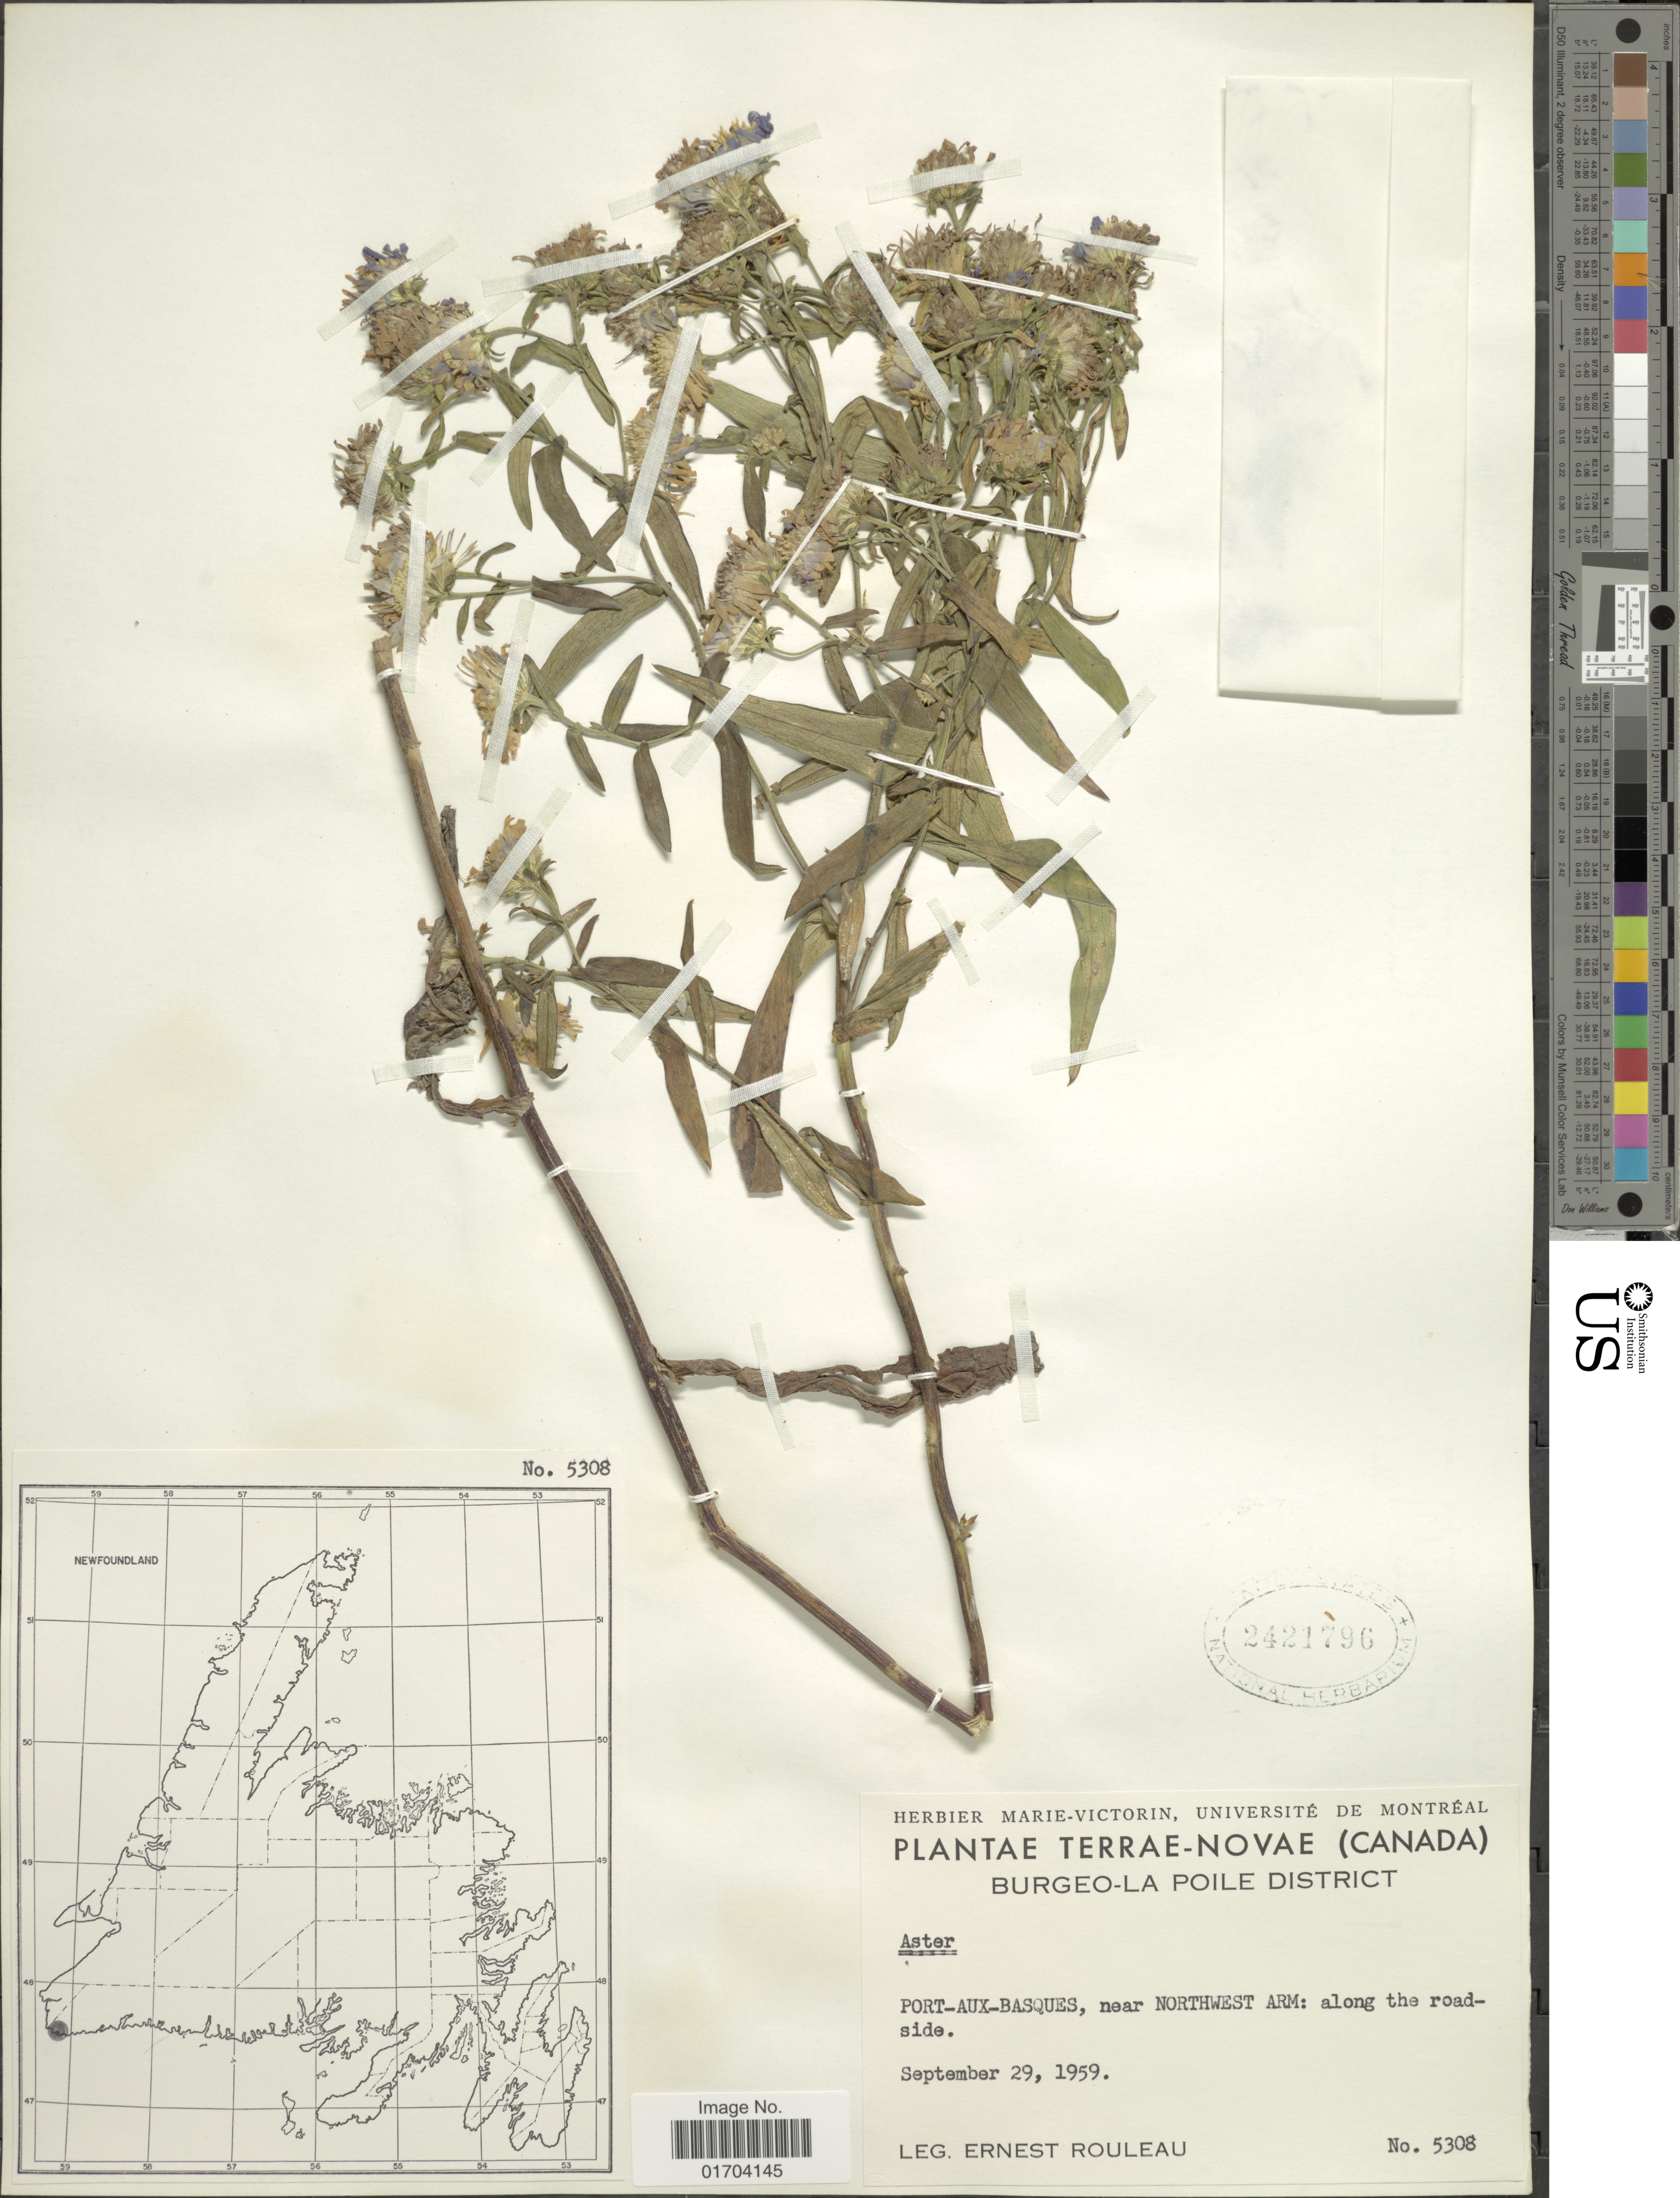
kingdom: Plantae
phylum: Tracheophyta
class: Magnoliopsida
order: Asterales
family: Asteraceae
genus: Symphyotrichum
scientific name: Symphyotrichum sp.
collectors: E. Rouleau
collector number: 5308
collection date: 1959-09-29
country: Canada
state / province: Newfoundland and Labrador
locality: Terrae-Novae, Burgeo-La Poile District, Port-Aux-Basques, near Northwest Arm: along the roadside.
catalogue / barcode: US 2421796